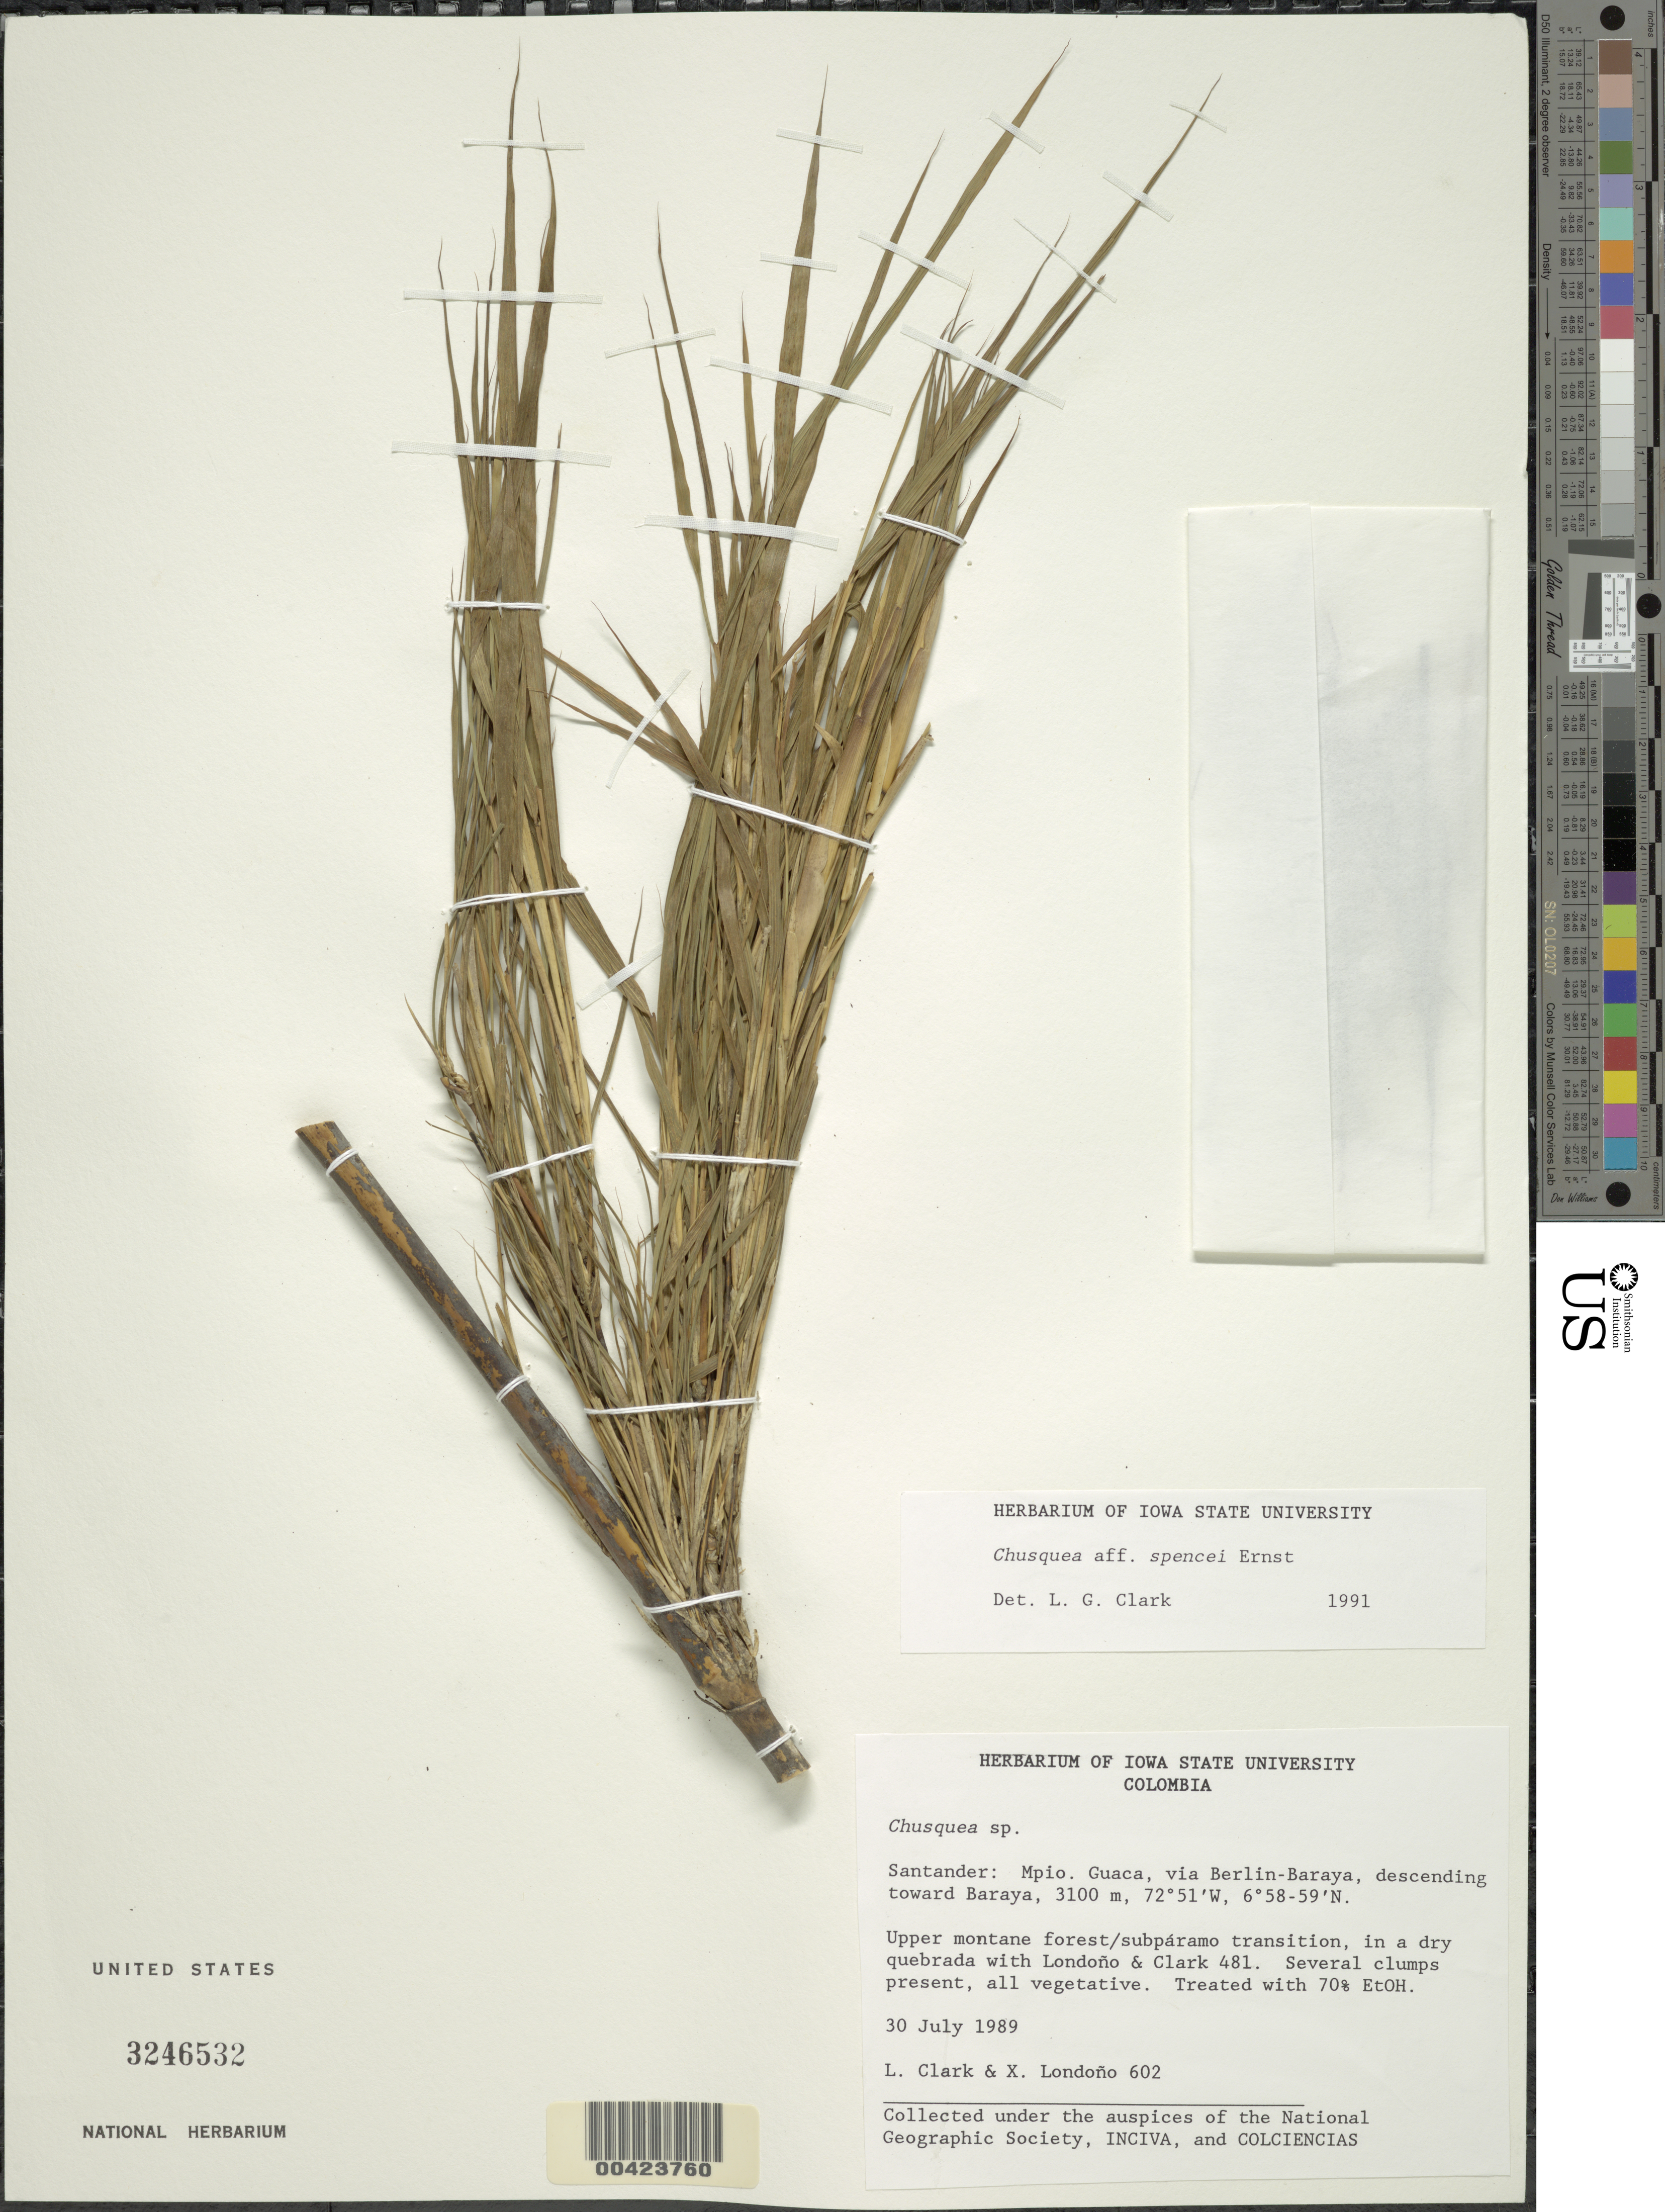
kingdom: Plantae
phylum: Tracheophyta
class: Liliopsida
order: Poales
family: Poaceae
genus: Chusquea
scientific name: Chusquea spencei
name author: Ernst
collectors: L. G. Clark & X. Londoño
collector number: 602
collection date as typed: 30 Jul 1989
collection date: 1989-07-30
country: Colombia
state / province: Santander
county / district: Guaca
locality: Via Berlin - Baraya, descending toward Baraya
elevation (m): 3100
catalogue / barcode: US 3246532